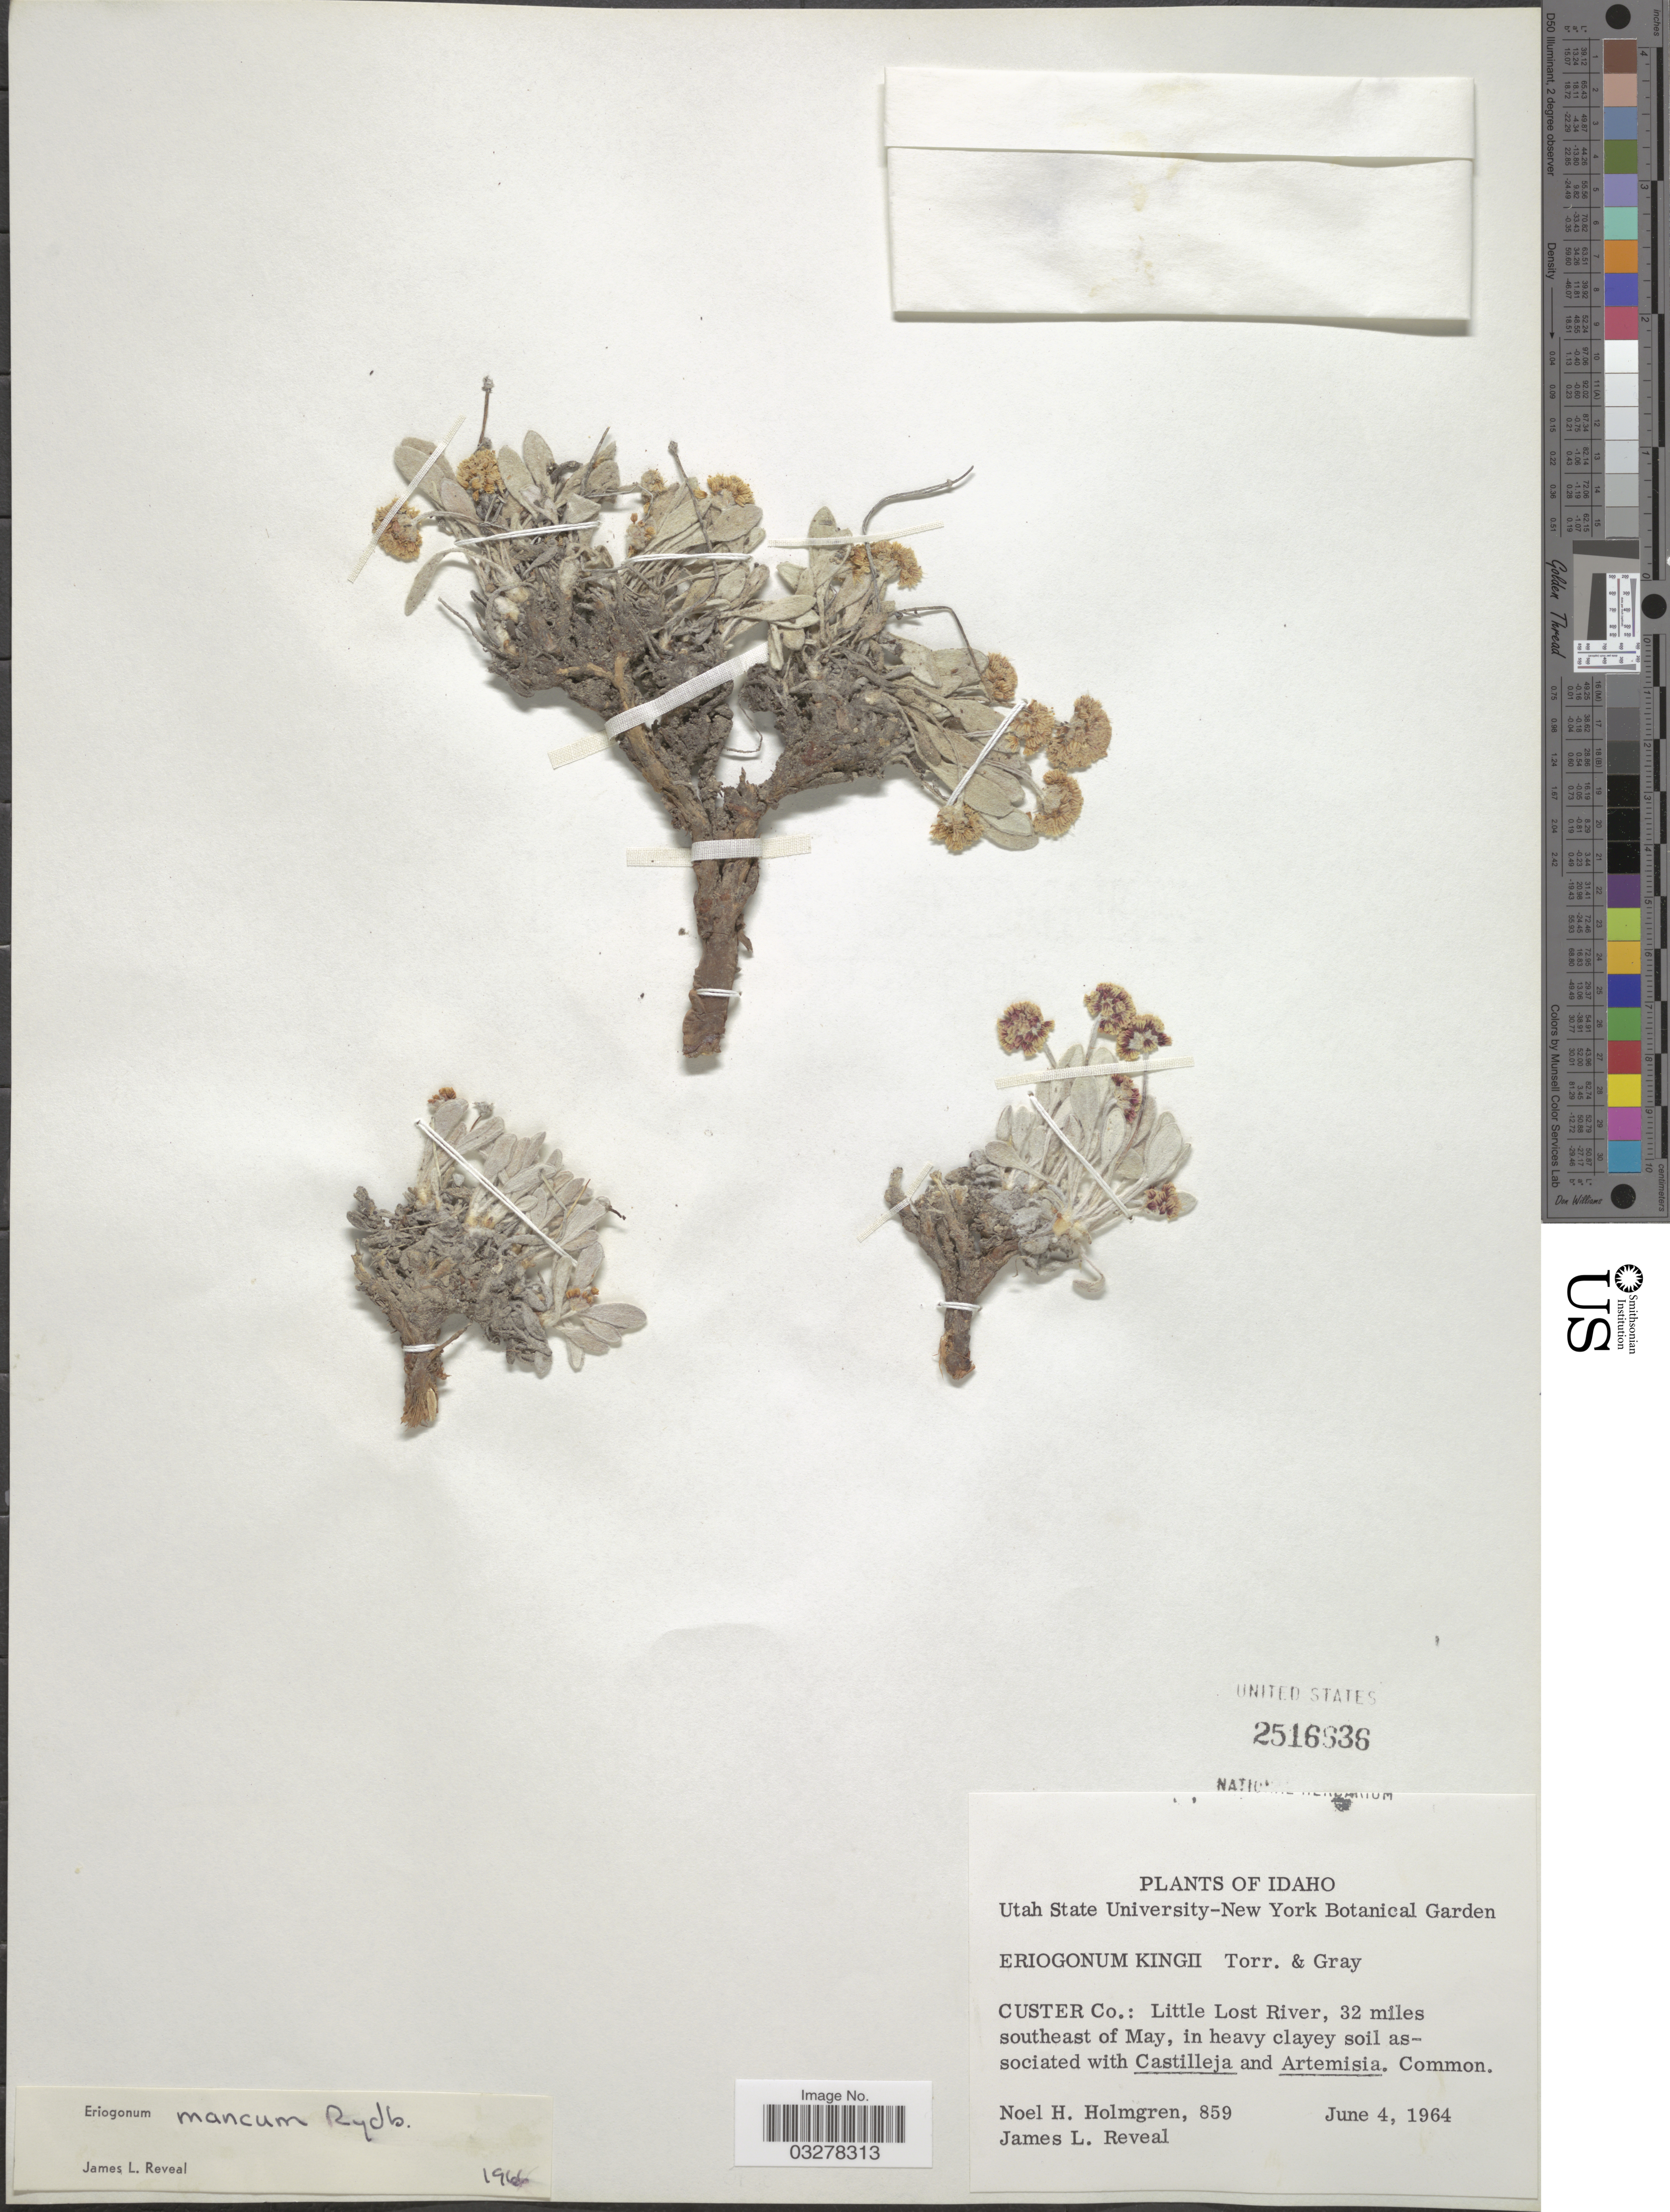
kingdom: Plantae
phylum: Tracheophyta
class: Magnoliopsida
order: Caryophyllales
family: Polygonaceae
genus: Eriogonum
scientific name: Eriogonum mancum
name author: Rydb.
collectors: N. H. Holmgren & J. L. Reveal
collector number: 859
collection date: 1964-06-04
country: United States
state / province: Idaho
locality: Custer Co.: Little Lost River, 32 miles southeast of May.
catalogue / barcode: US 2516836